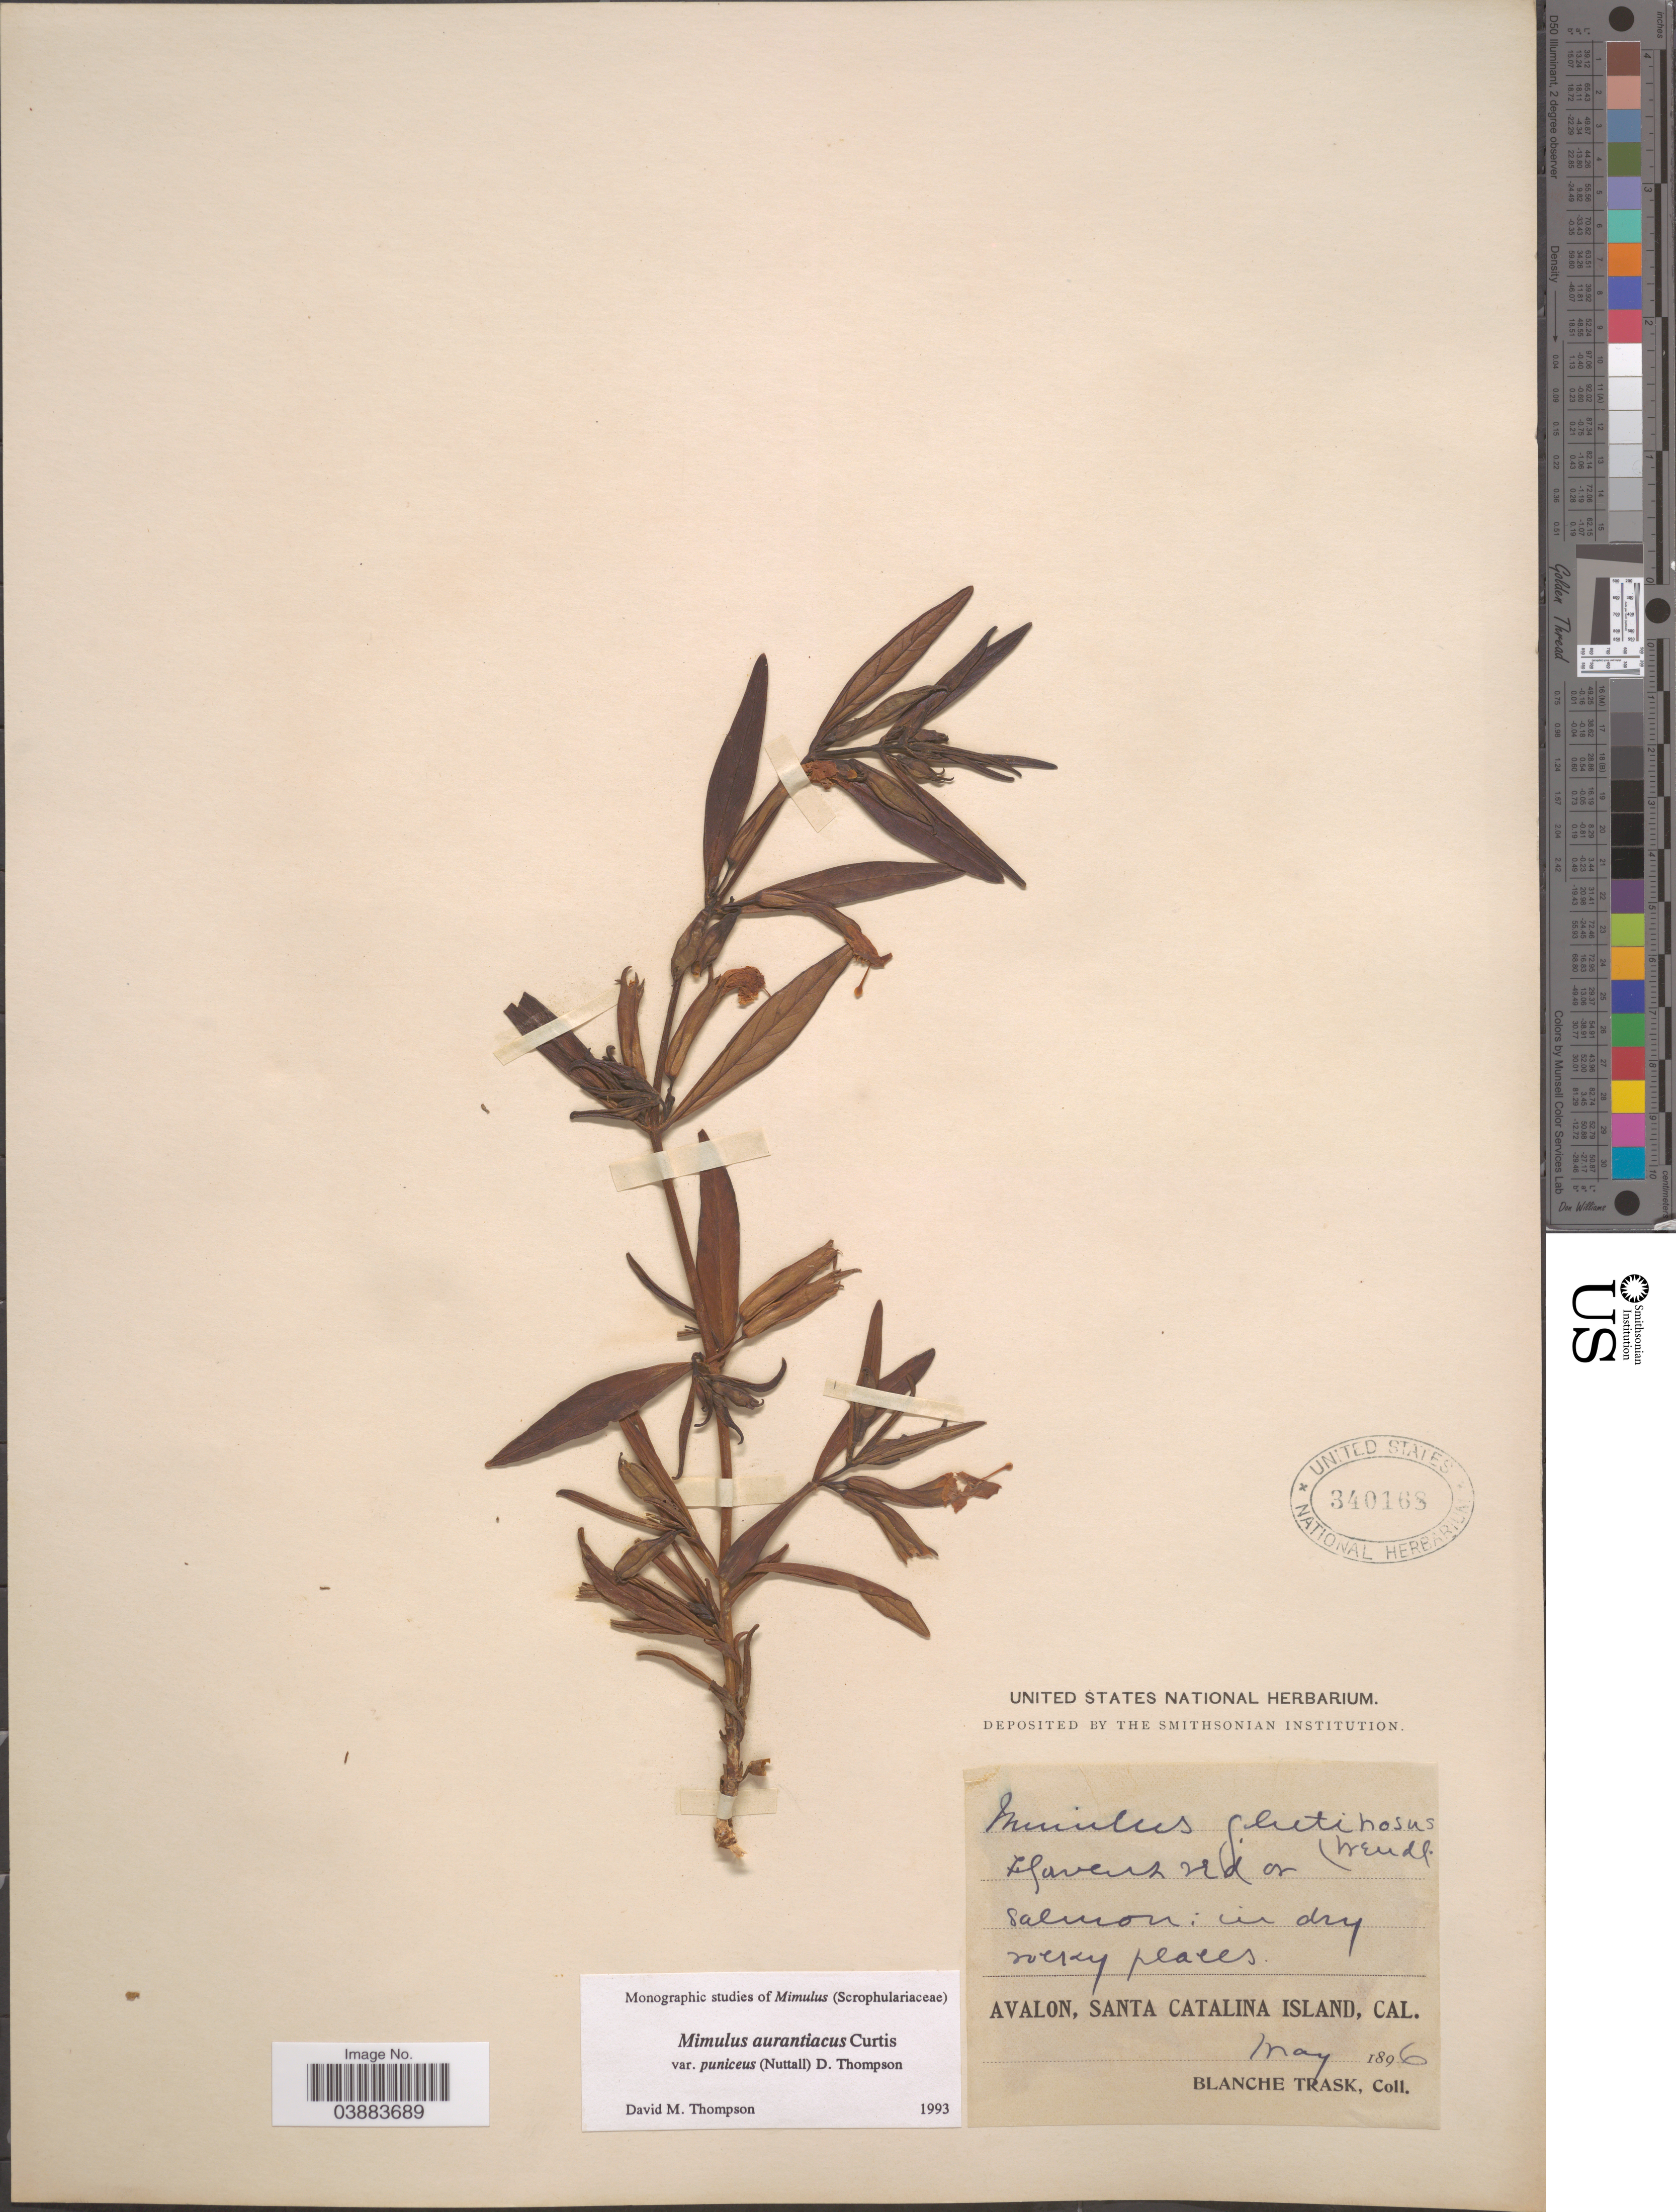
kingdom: Plantae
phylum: Tracheophyta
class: Magnoliopsida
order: Lamiales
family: Phrymaceae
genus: Diplacus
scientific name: Diplacus aurantiacus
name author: (Curtis) Jeps.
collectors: B. Trask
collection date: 1896-05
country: United States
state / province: California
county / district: Los Angeles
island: Santa Catalina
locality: Avalon, Santa Catalina Island.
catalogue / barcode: US 340168